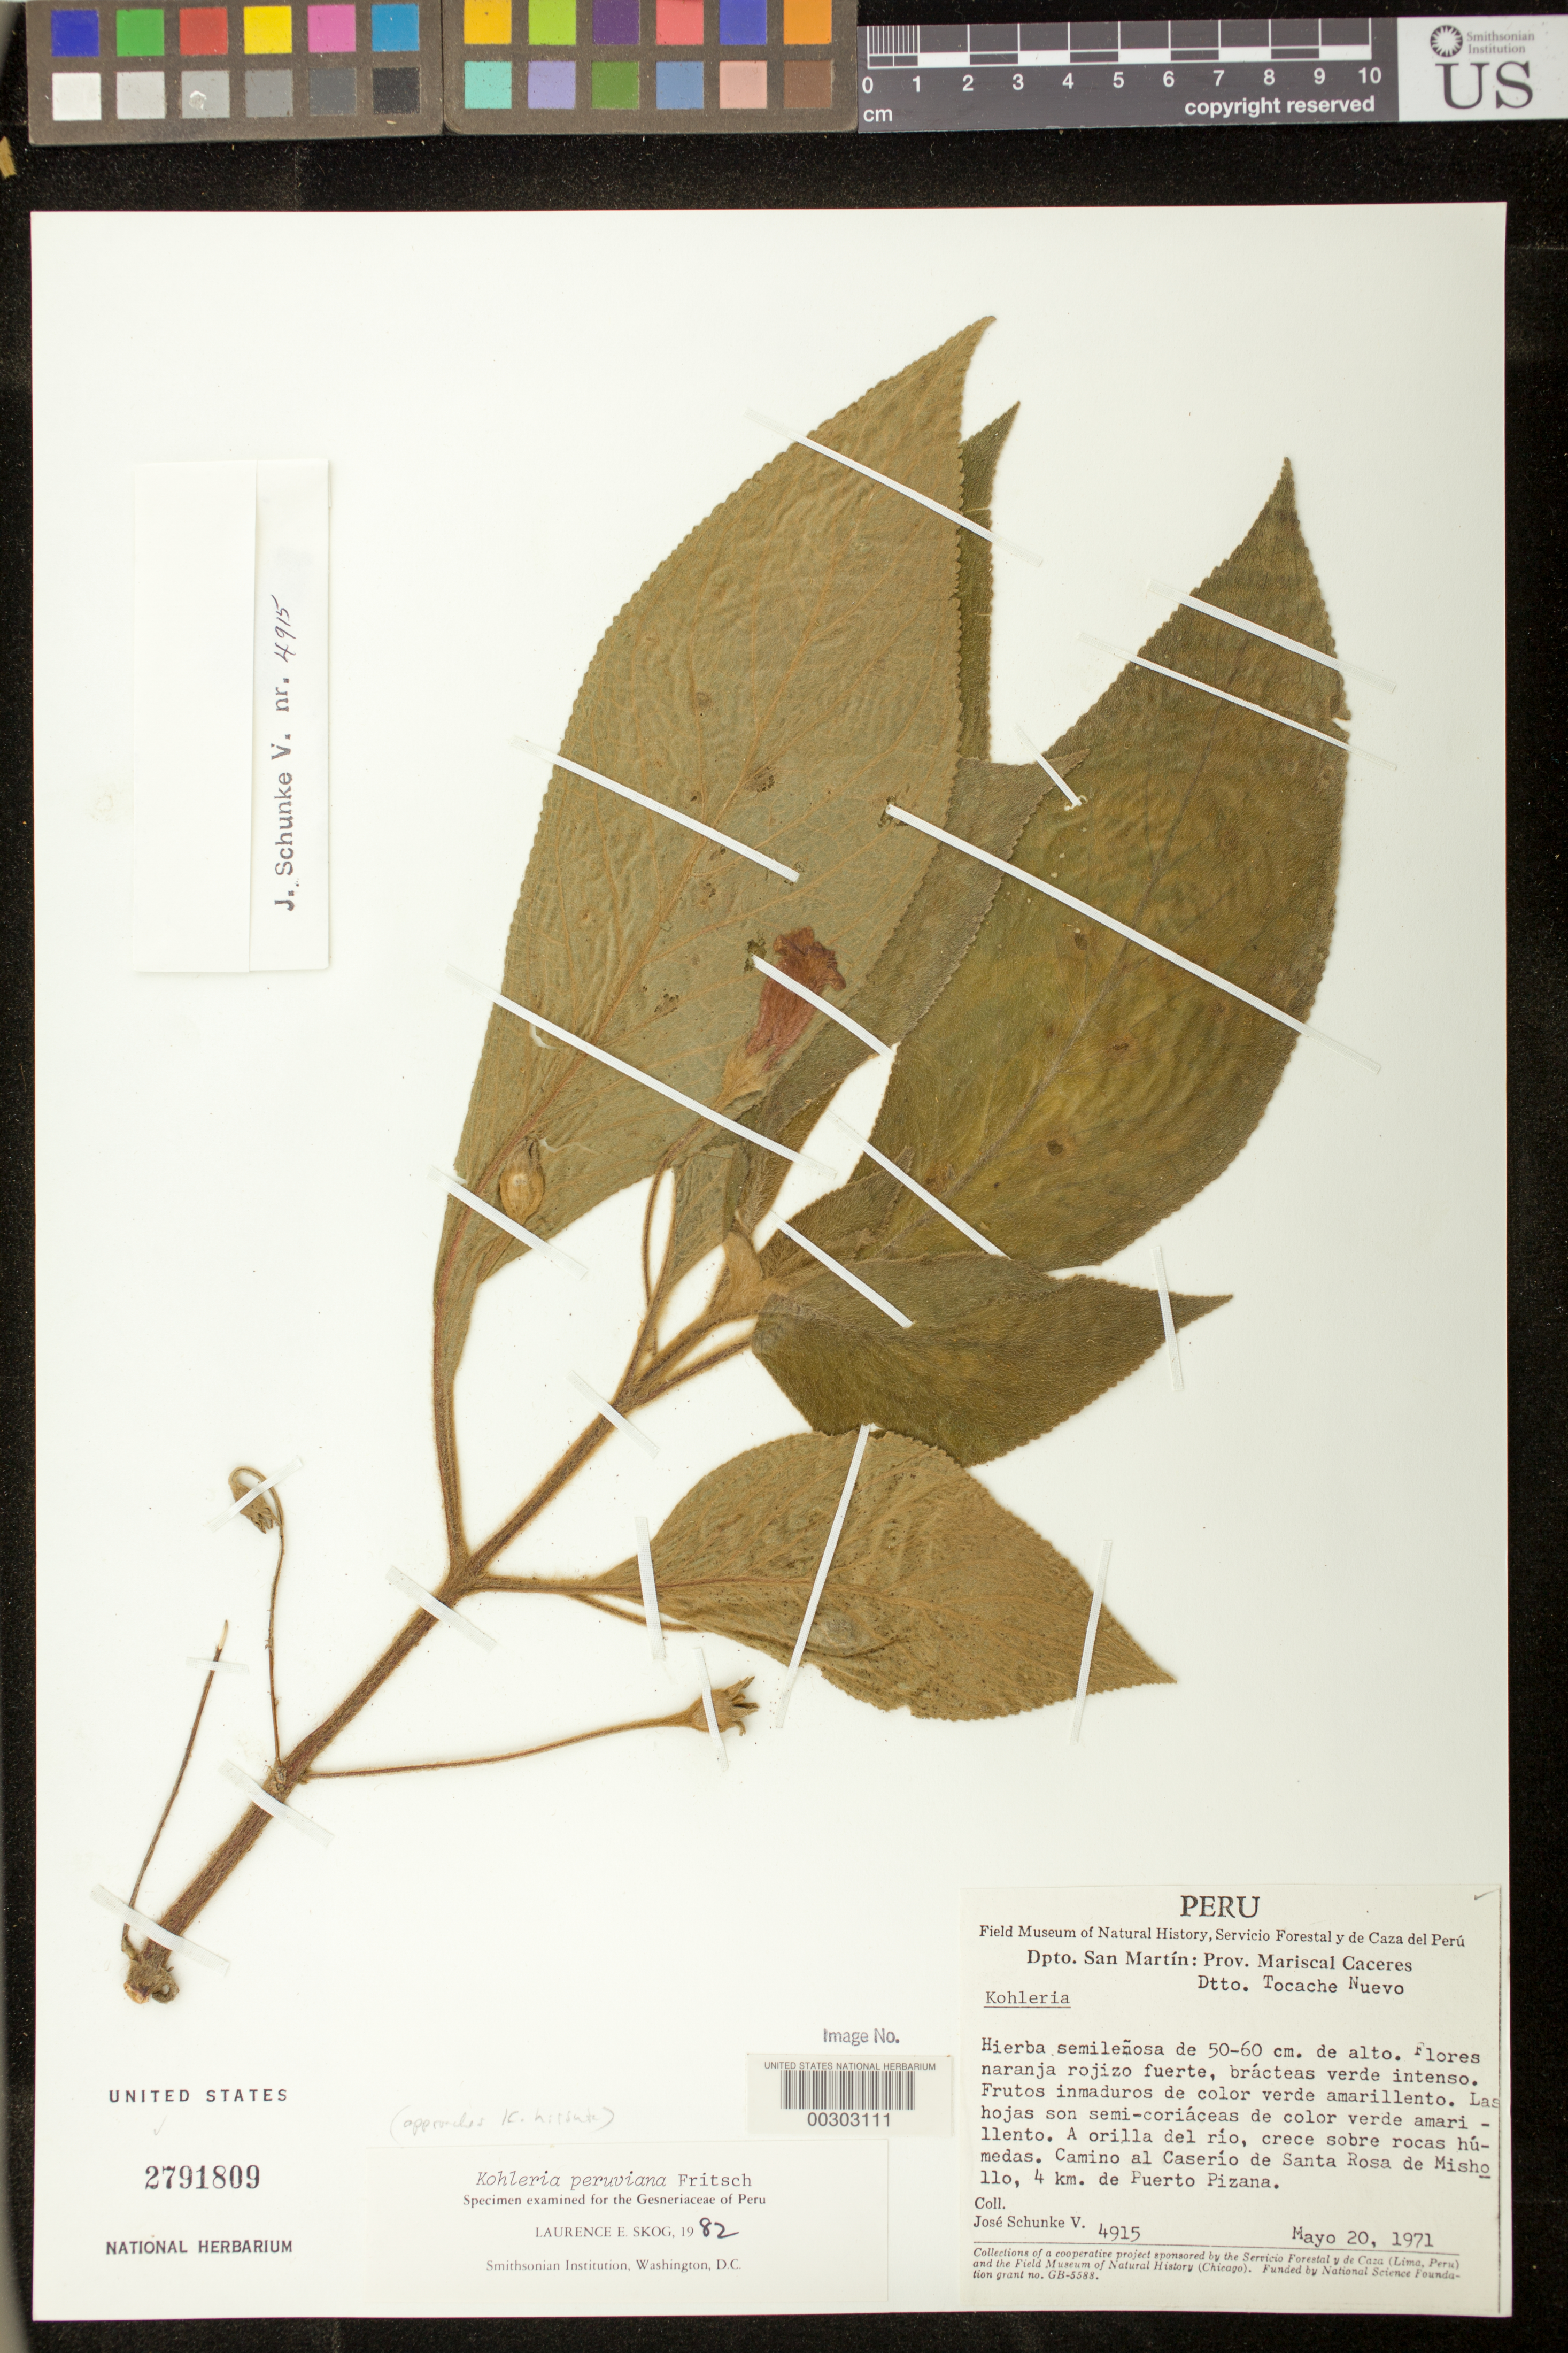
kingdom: Plantae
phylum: Tracheophyta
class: Magnoliopsida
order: Lamiales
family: Gesneriaceae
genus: Kohleria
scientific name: Kohleria peruviana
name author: Fritsch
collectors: J. Schunke Vigo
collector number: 4915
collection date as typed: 20 May 1971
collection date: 1971-05-20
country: Peru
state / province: San Martín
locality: Prov. Mariscal Cáceres, Dtto. Tocache Nuevo, road to Caserio de Santa Rosa de Mishollo, 4 km from Puerto Pizana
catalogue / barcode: US 2791809